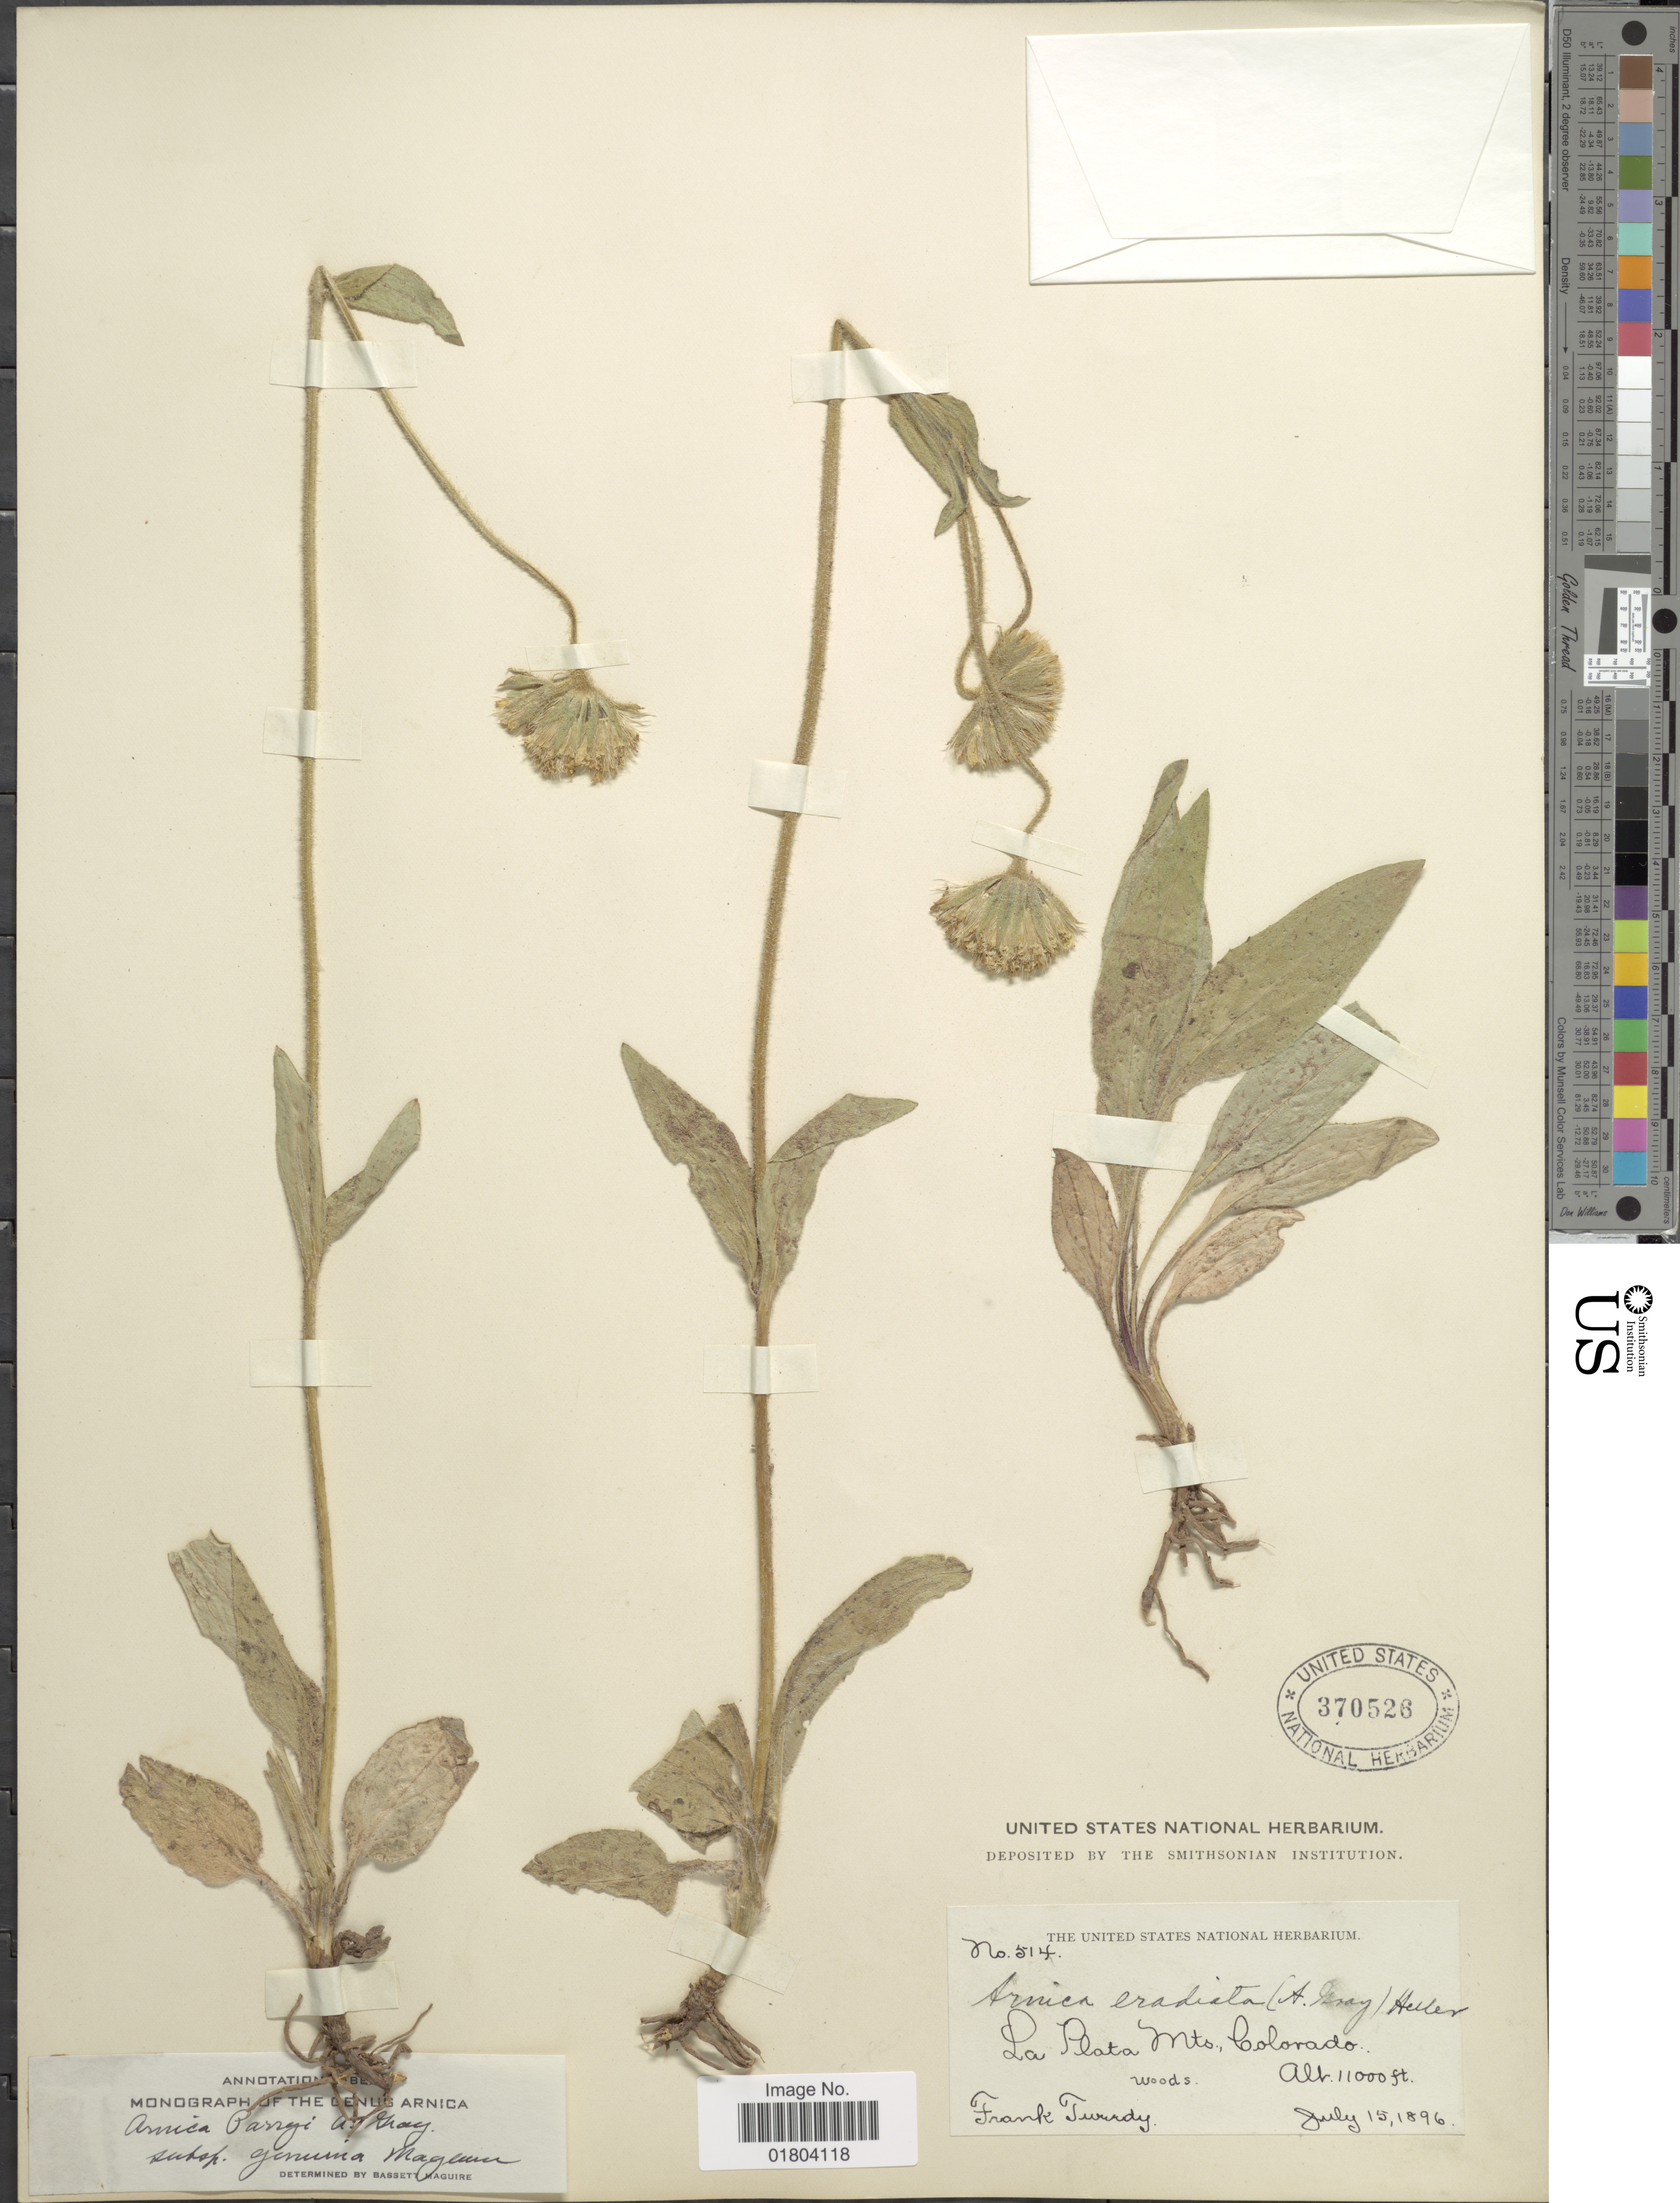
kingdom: Plantae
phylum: Tracheophyta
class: Magnoliopsida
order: Asterales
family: Asteraceae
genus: Arnica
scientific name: Arnica parryi subsp. genuina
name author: Maguire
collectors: F. Tweedy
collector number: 514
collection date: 1896-07-15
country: United States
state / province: Colorado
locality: La Plata Mts., Colorado woods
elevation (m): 3353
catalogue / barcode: US 370526